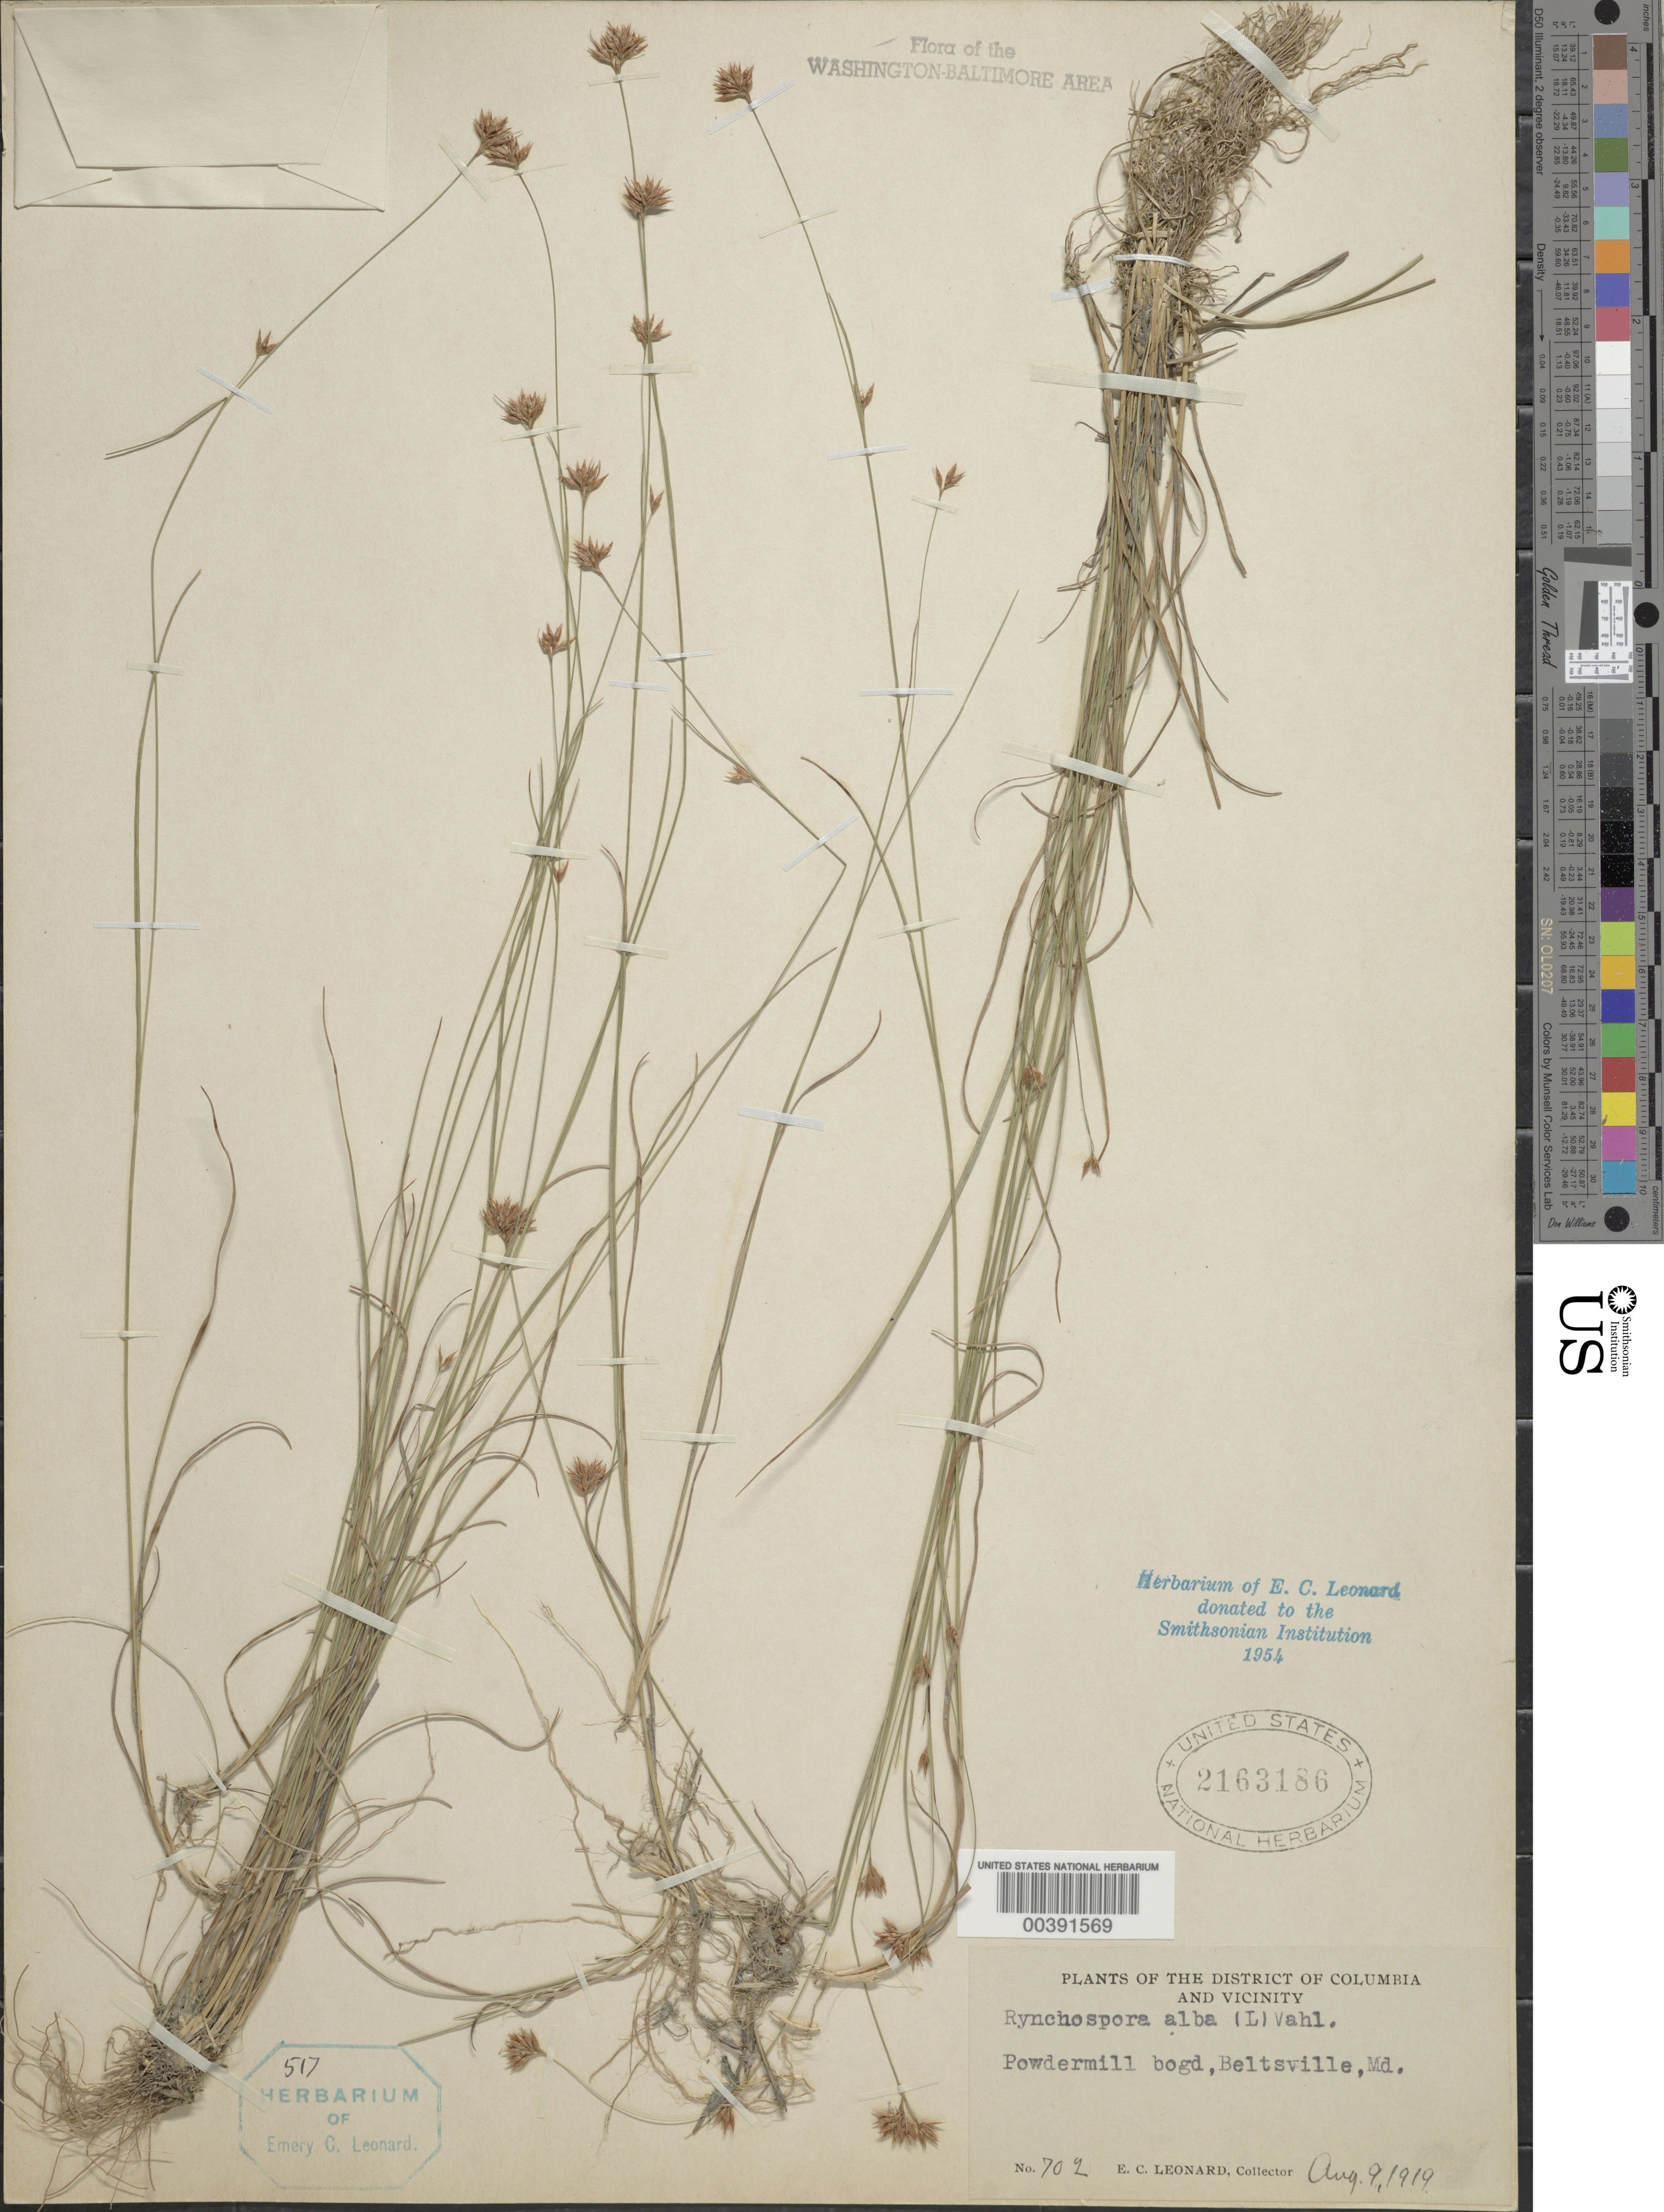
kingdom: Plantae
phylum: Tracheophyta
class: Liliopsida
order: Poales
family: Cyperaceae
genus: Rhynchospora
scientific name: Rhynchospora alba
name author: (L.) Vahl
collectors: E. C. Leonard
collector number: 702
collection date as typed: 09 Aug 1919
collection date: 1919-08-09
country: United States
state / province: Maryland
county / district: Prince George's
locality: Powdermill Bog, Beltsville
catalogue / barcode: US 2163186